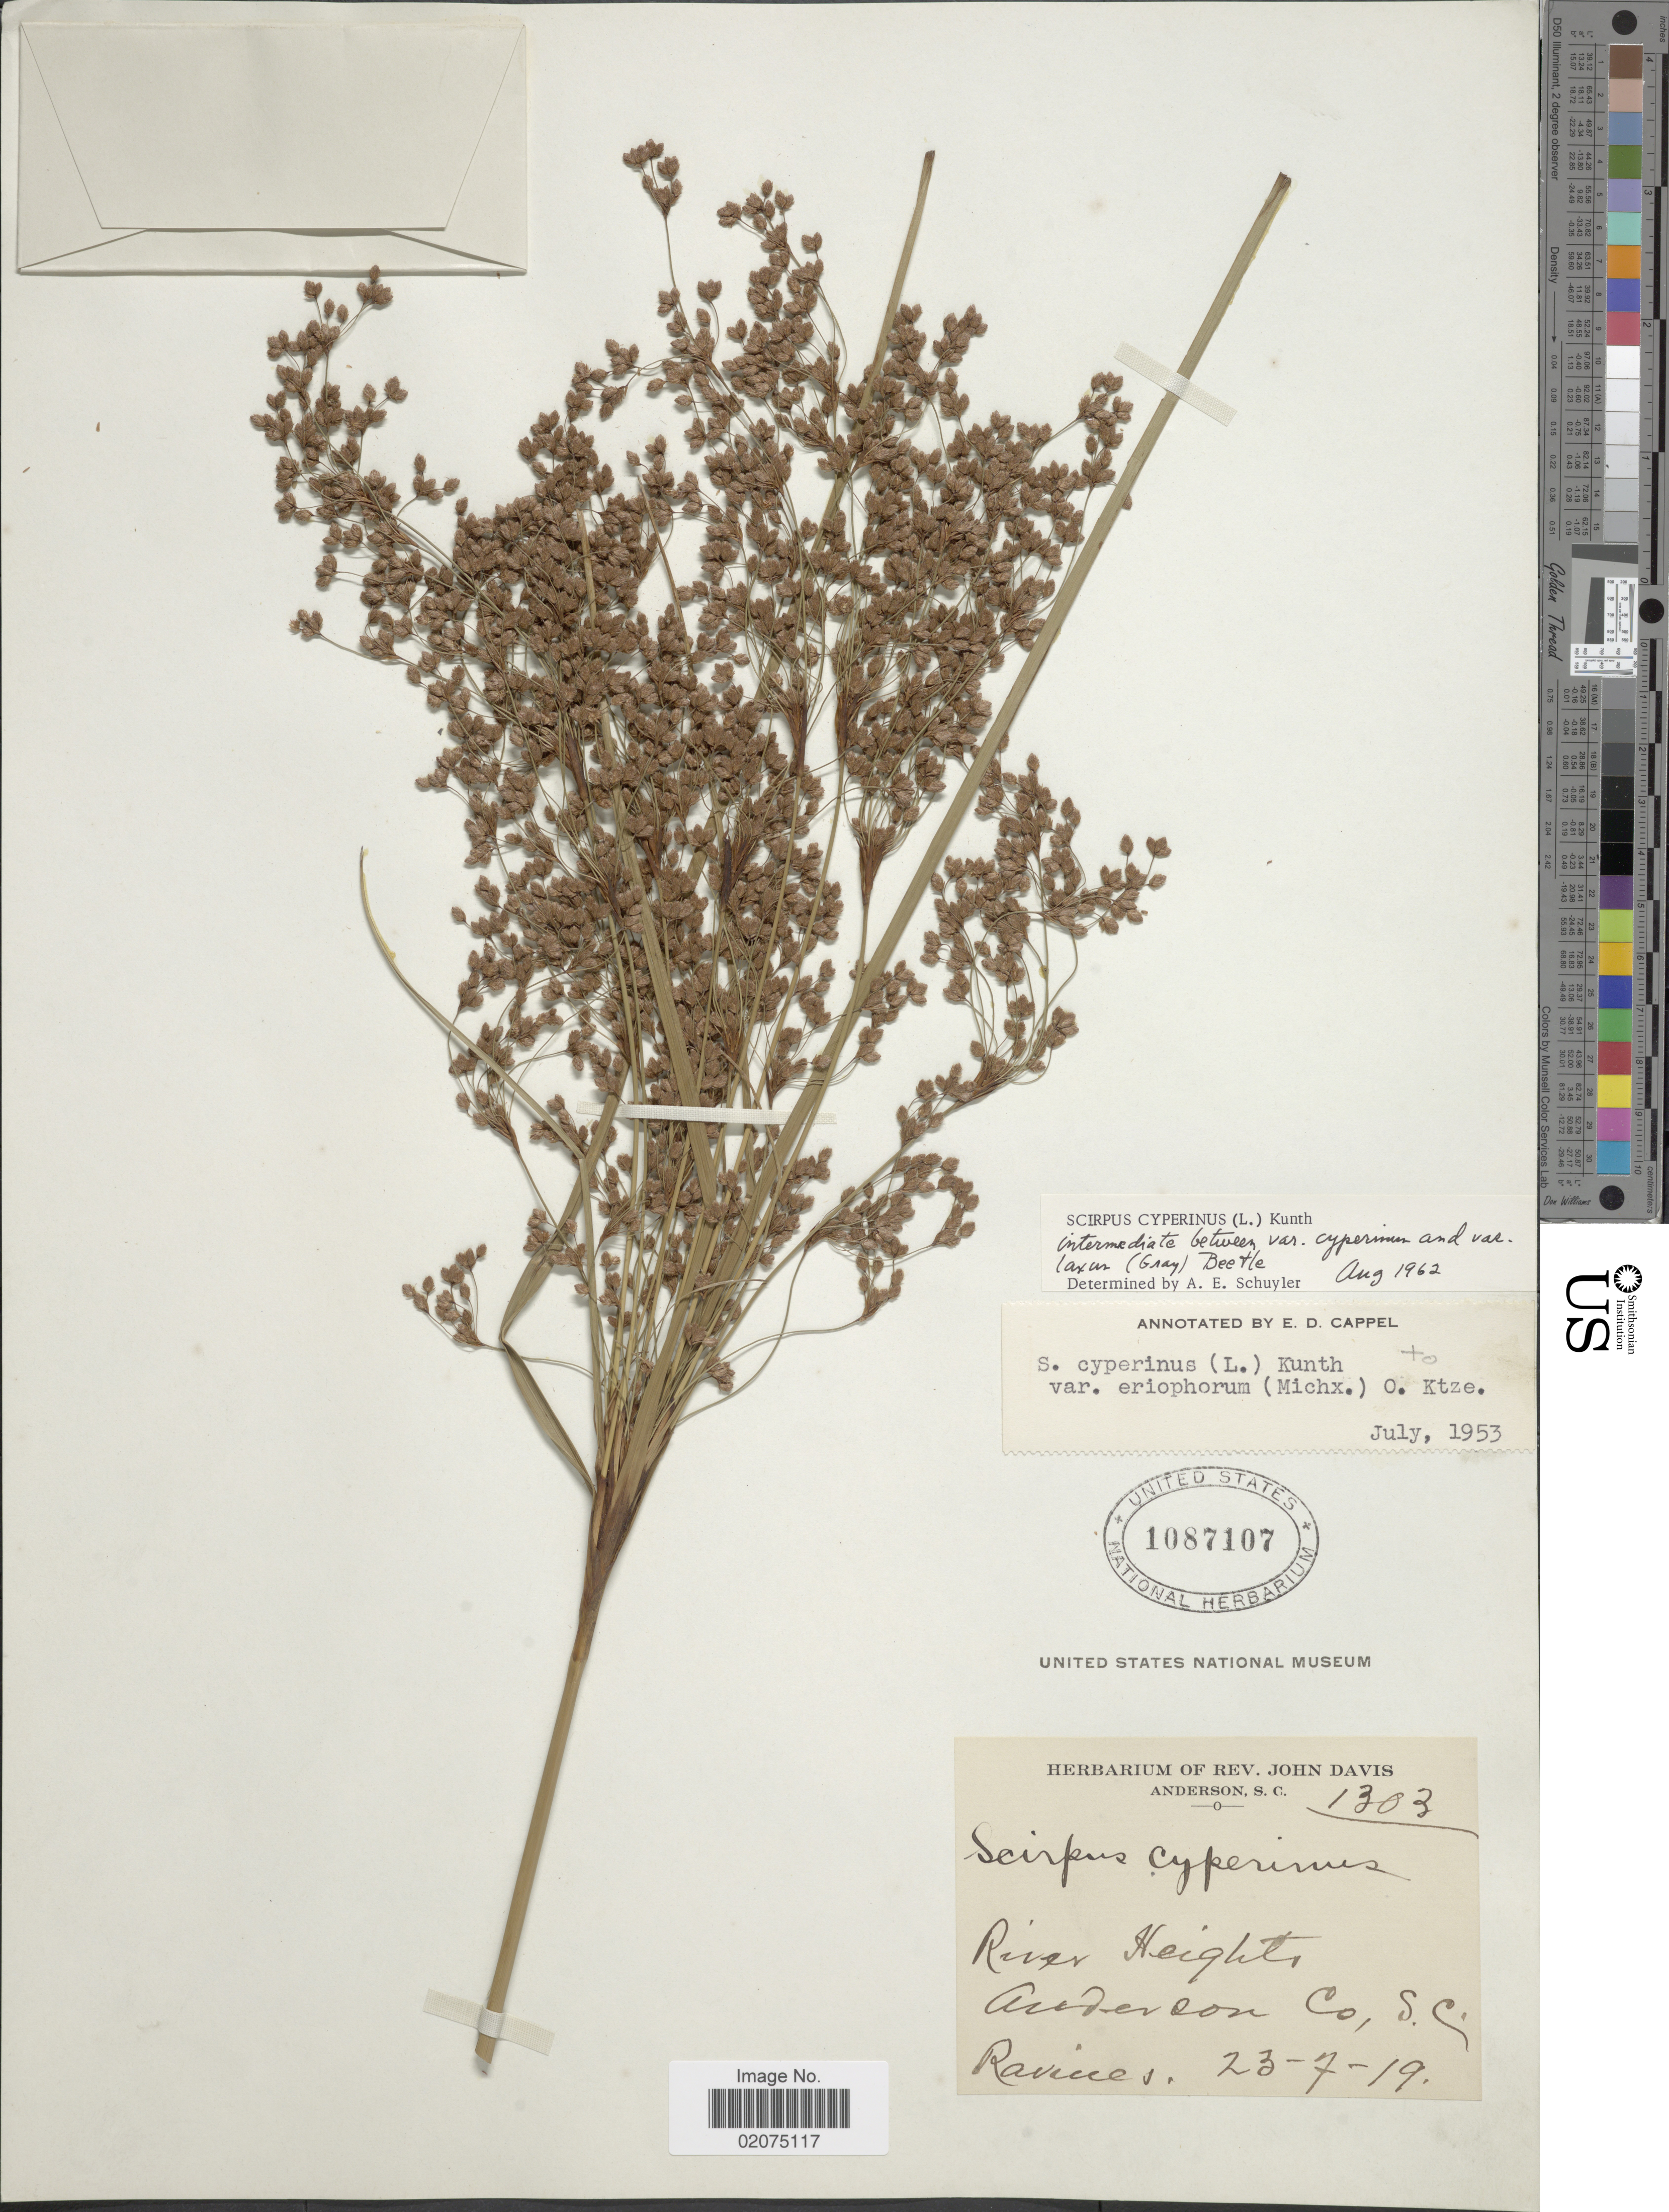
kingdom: Plantae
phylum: Tracheophyta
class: Liliopsida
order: Poales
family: Cyperaceae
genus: Scirpus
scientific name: Scirpus cyperinus (L.) Kunth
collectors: J. Davis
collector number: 1303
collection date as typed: Transcribed d/m/y: 23/7/19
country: United States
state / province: South Carolina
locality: River Heights, Anderson Co, SC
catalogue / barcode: US 1087107